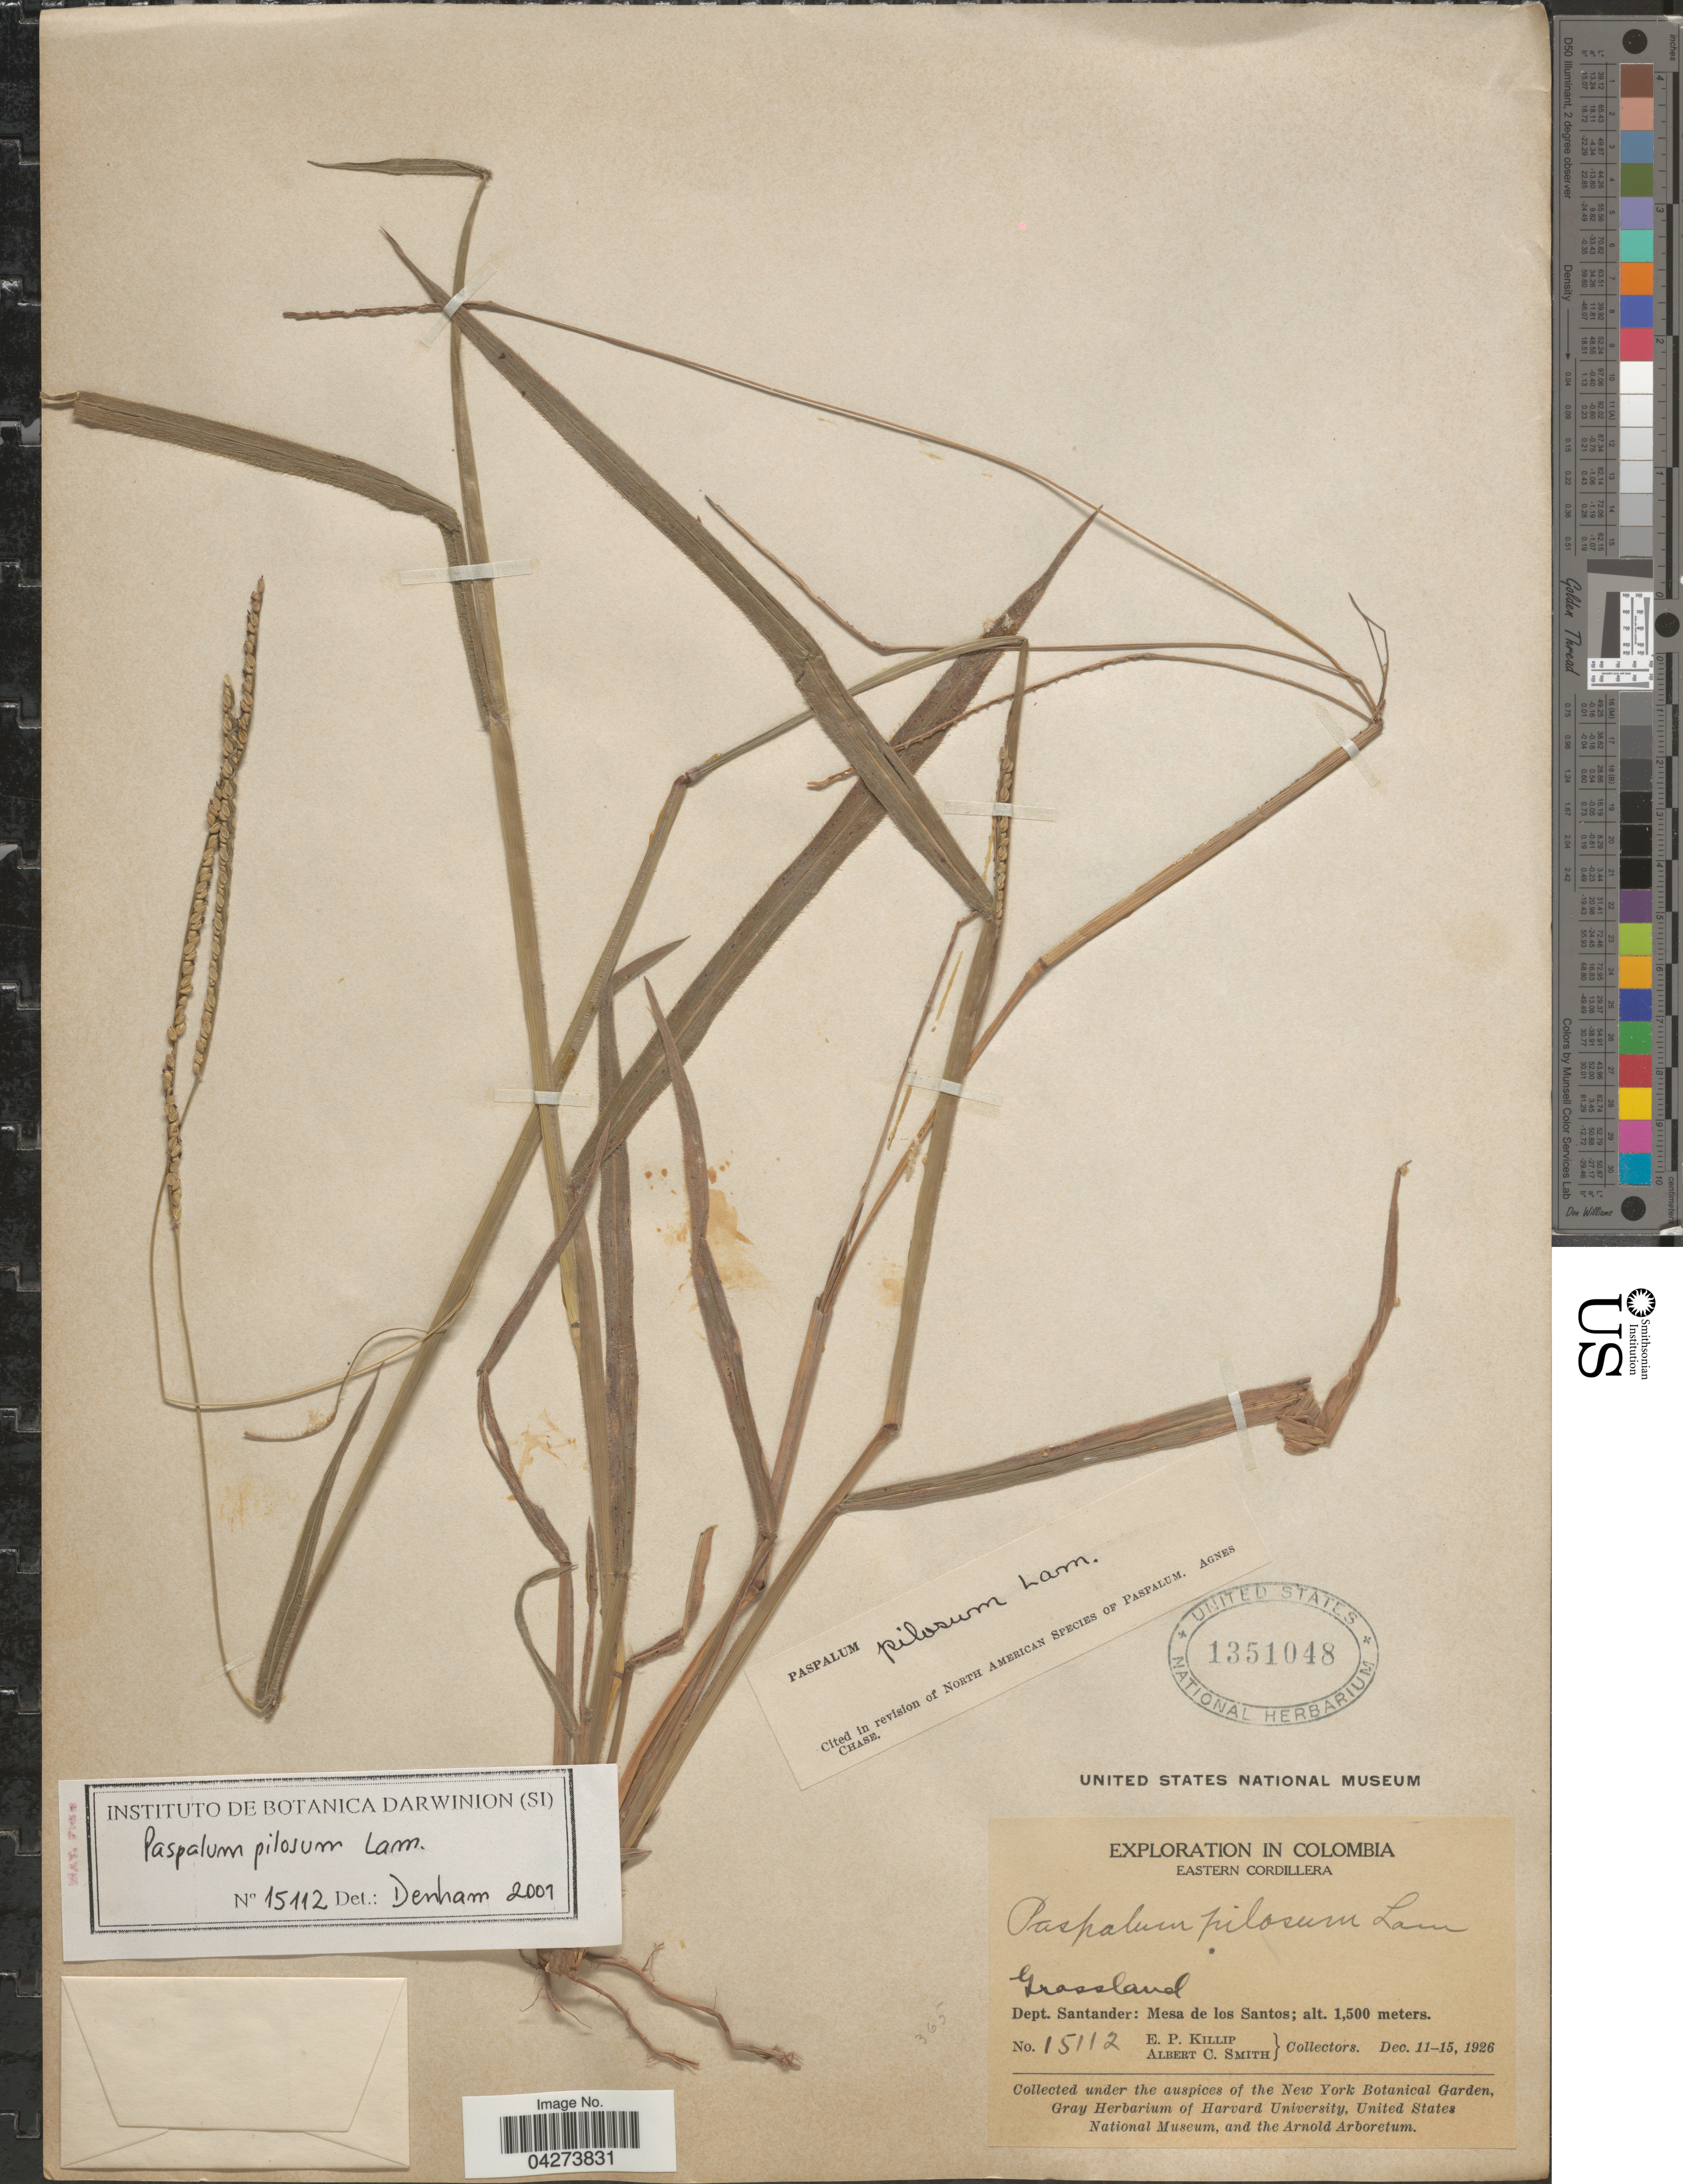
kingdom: Plantae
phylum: Tracheophyta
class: Liliopsida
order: Poales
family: Poaceae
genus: Paspalum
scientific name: Paspalum pilosum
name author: Lam.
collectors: E. P. Killip & A. C. Smith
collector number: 15112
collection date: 1926-12-12/1926-12-15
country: Colombia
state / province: Santander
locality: Exploration in Colombia. Eastern Cordillera. Dept. Santander: Mesa de los Santos.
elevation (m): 1500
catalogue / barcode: US 1351048